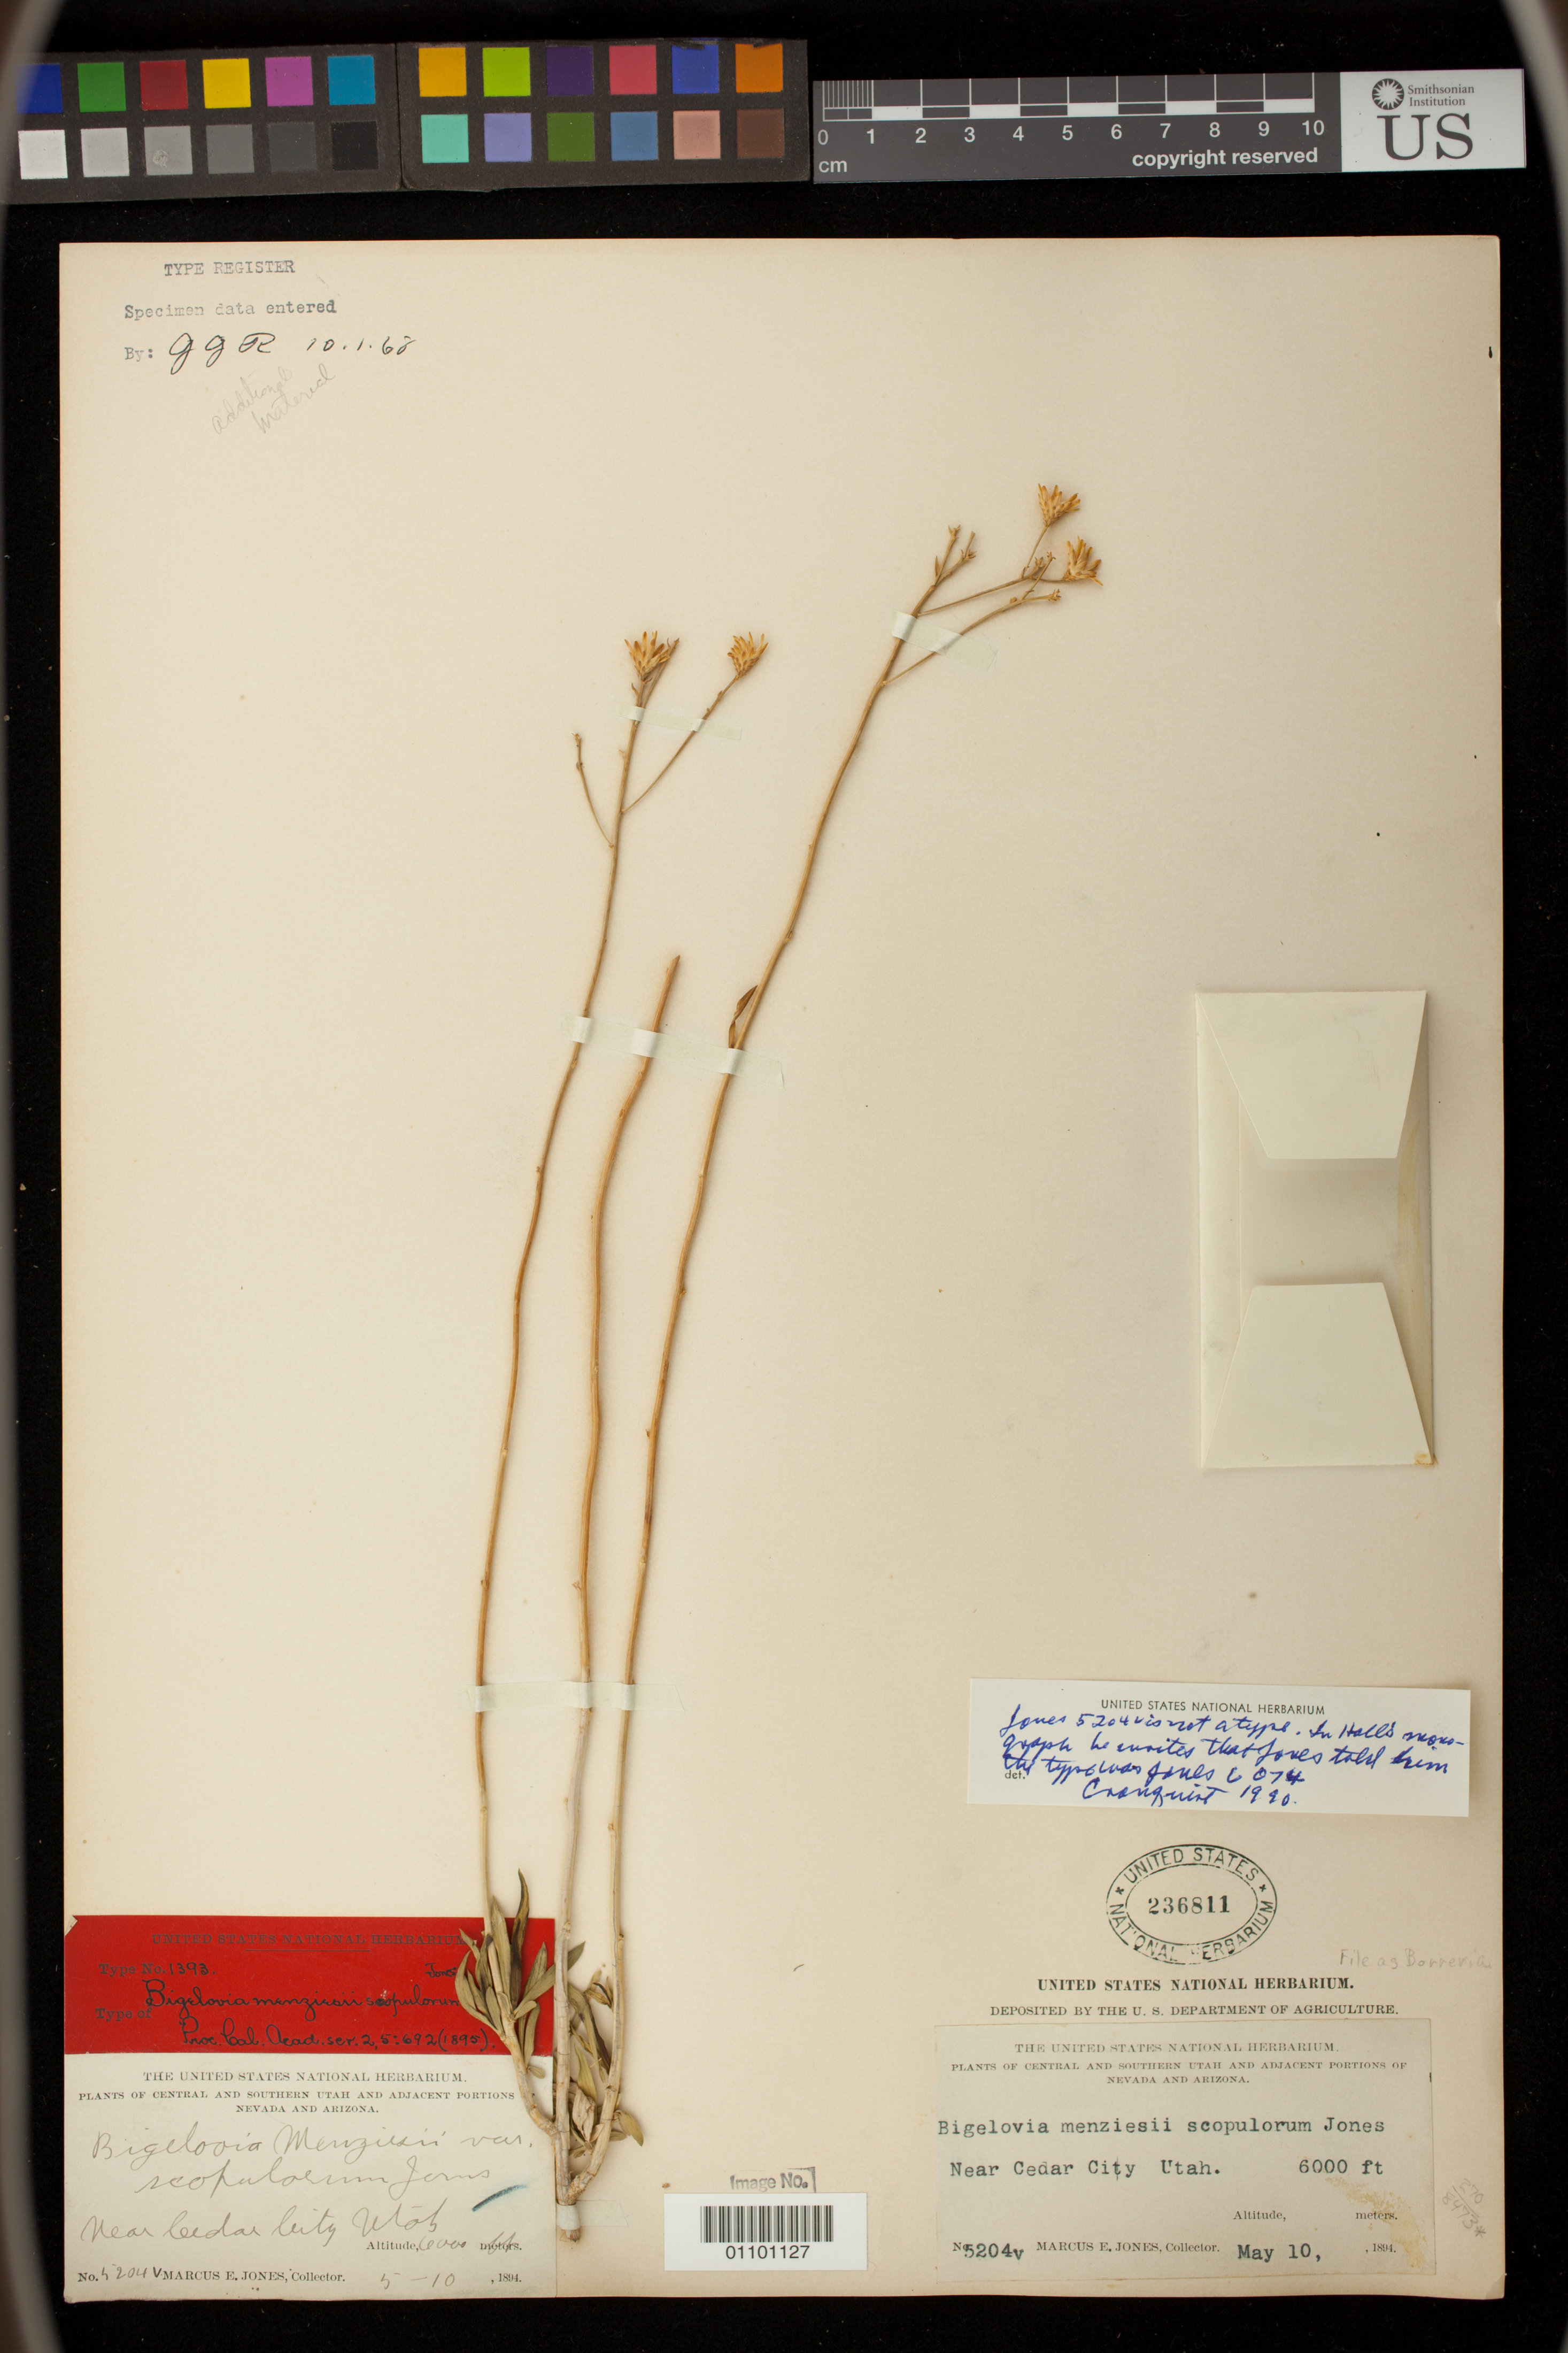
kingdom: Plantae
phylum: Tracheophyta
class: Magnoliopsida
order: Asterales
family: Asteraceae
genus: Bigelowia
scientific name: Bigelowia menziesii var. scopulorum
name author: M.E. Jones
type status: Syntype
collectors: M. E. Jones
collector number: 5204v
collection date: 1894-05-10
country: United States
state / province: Utah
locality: Near Cedar City.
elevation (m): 1829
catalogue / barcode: US 236811